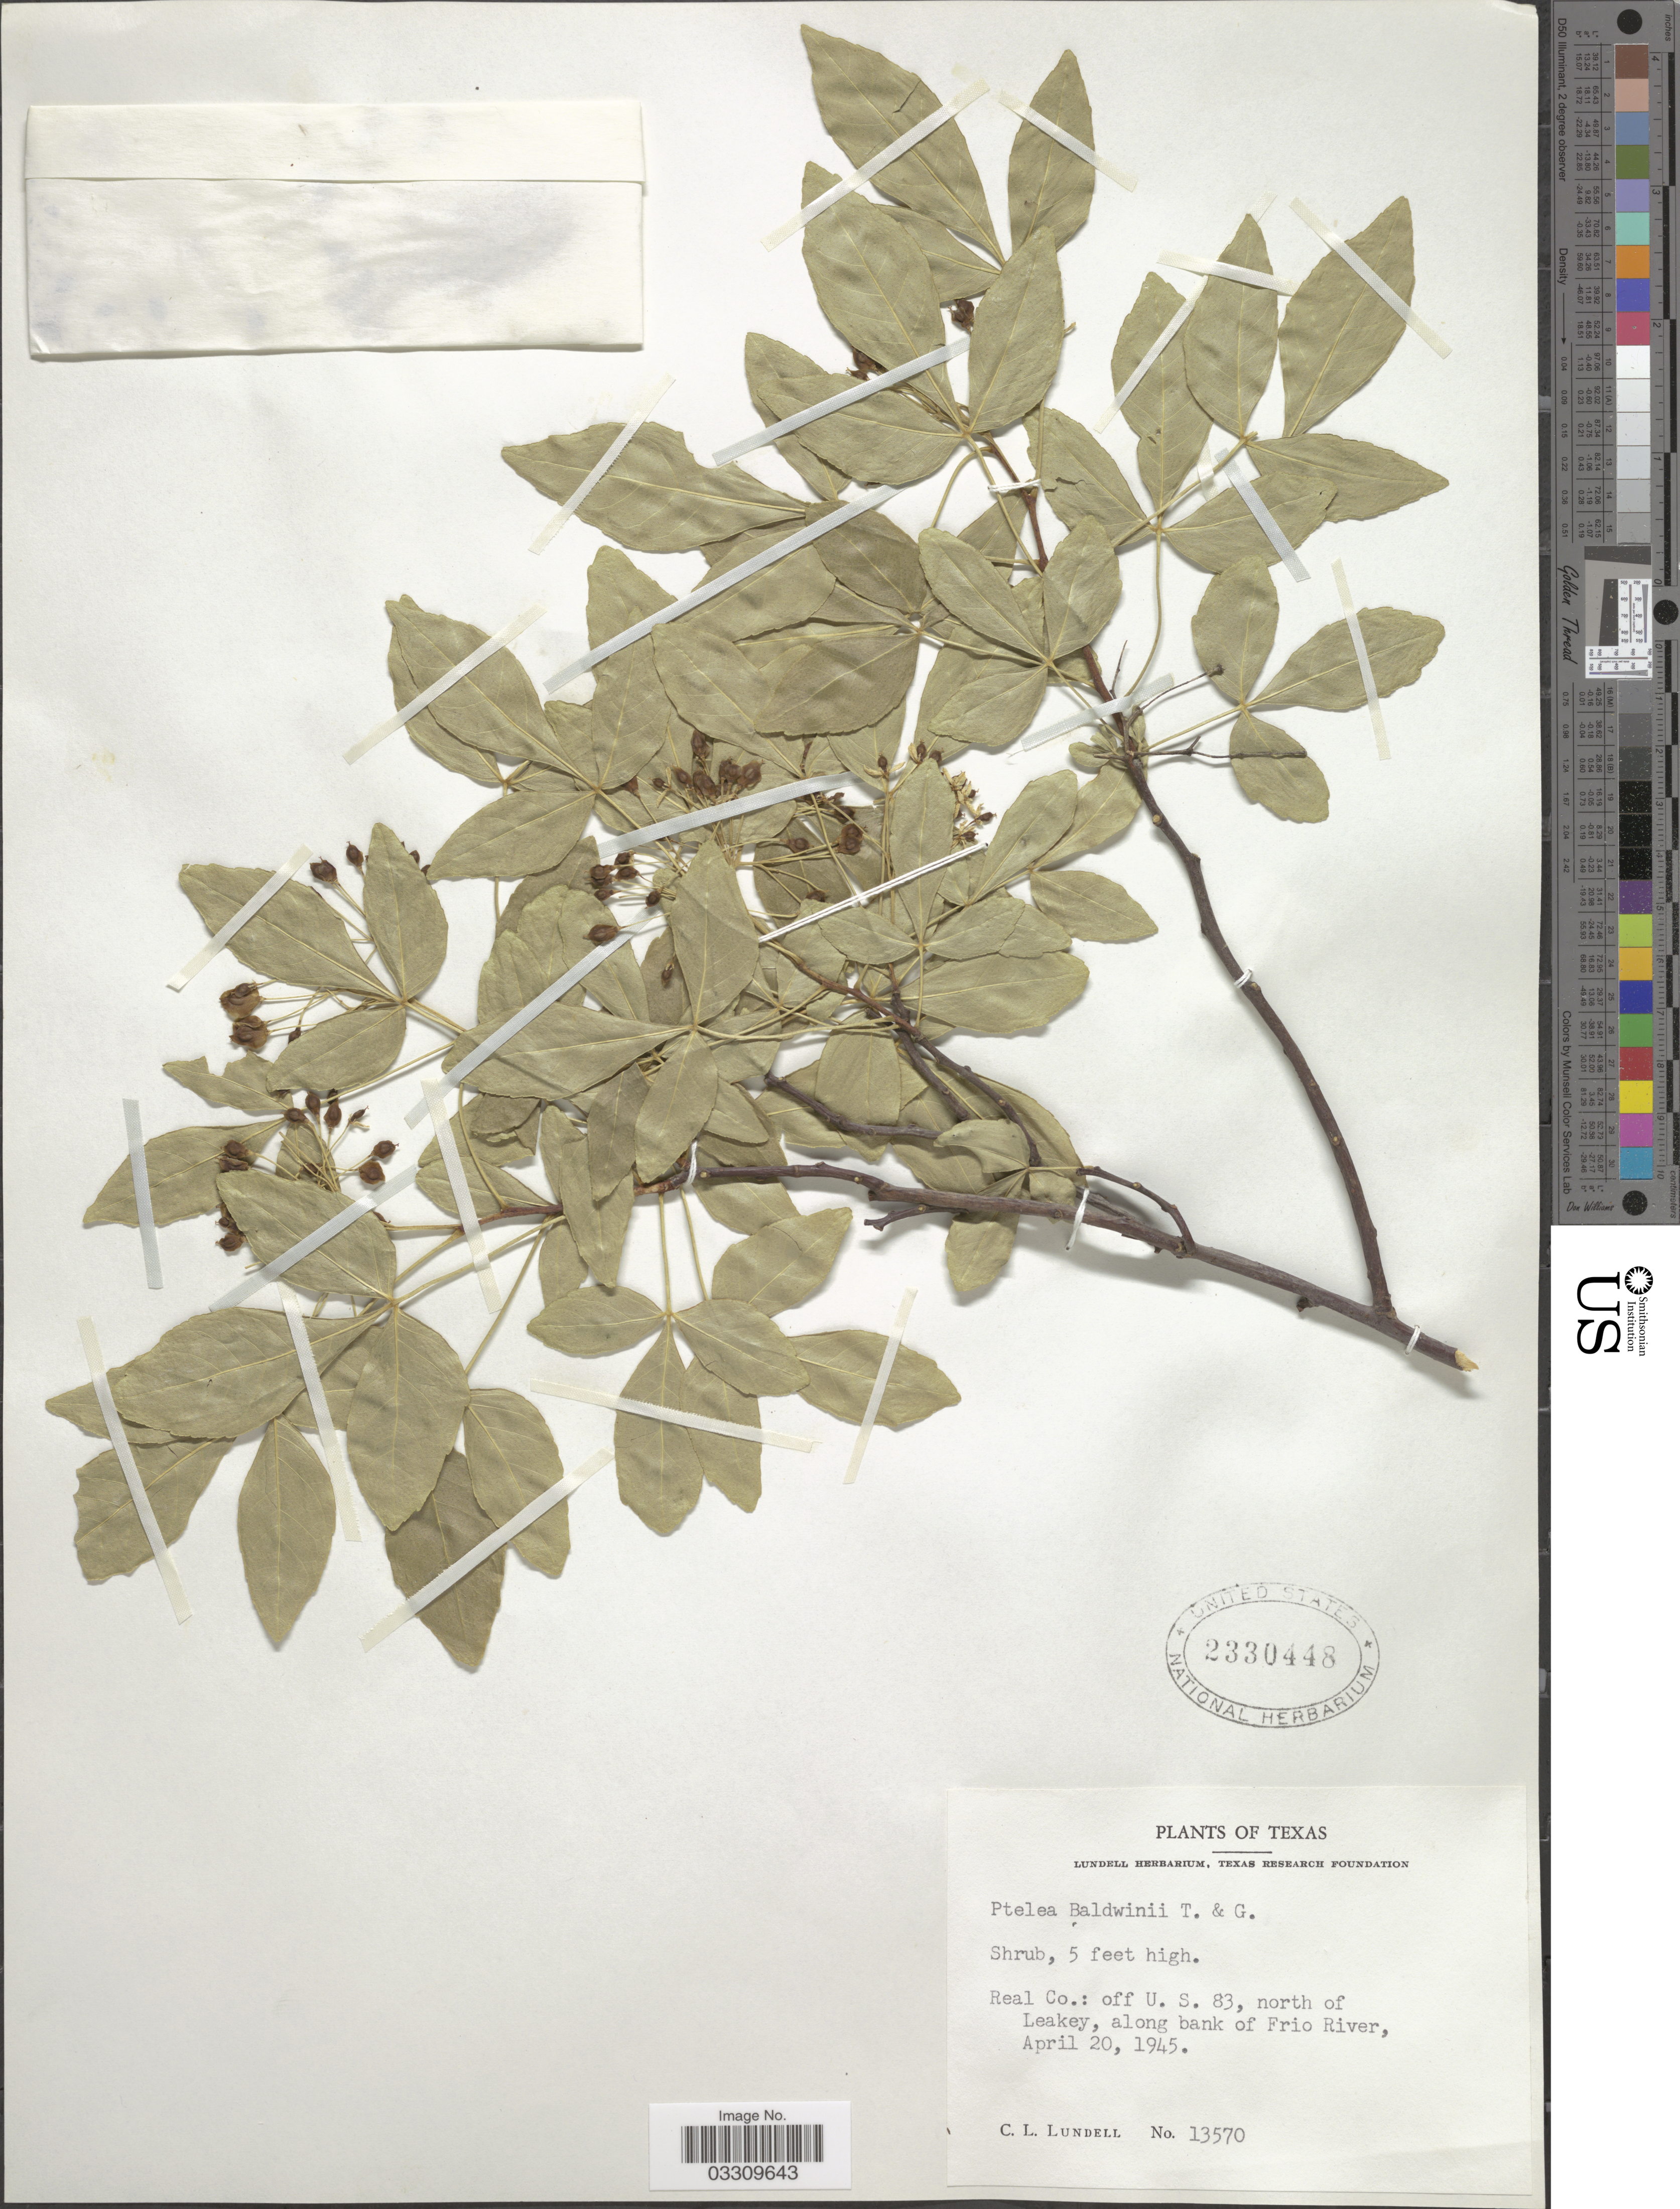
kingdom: Plantae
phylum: Tracheophyta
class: Magnoliopsida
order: Sapindales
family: Rutaceae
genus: Ptelea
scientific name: Ptelea trifoliata var. baldwinii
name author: (Torr. & A. Gray) D.B. Ward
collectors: C. L. Lundell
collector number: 13570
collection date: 1945-04-20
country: United States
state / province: Texas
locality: Real Co.: off U.S. 83, north of Leakey, along bank of Frio River.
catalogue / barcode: US 2330448